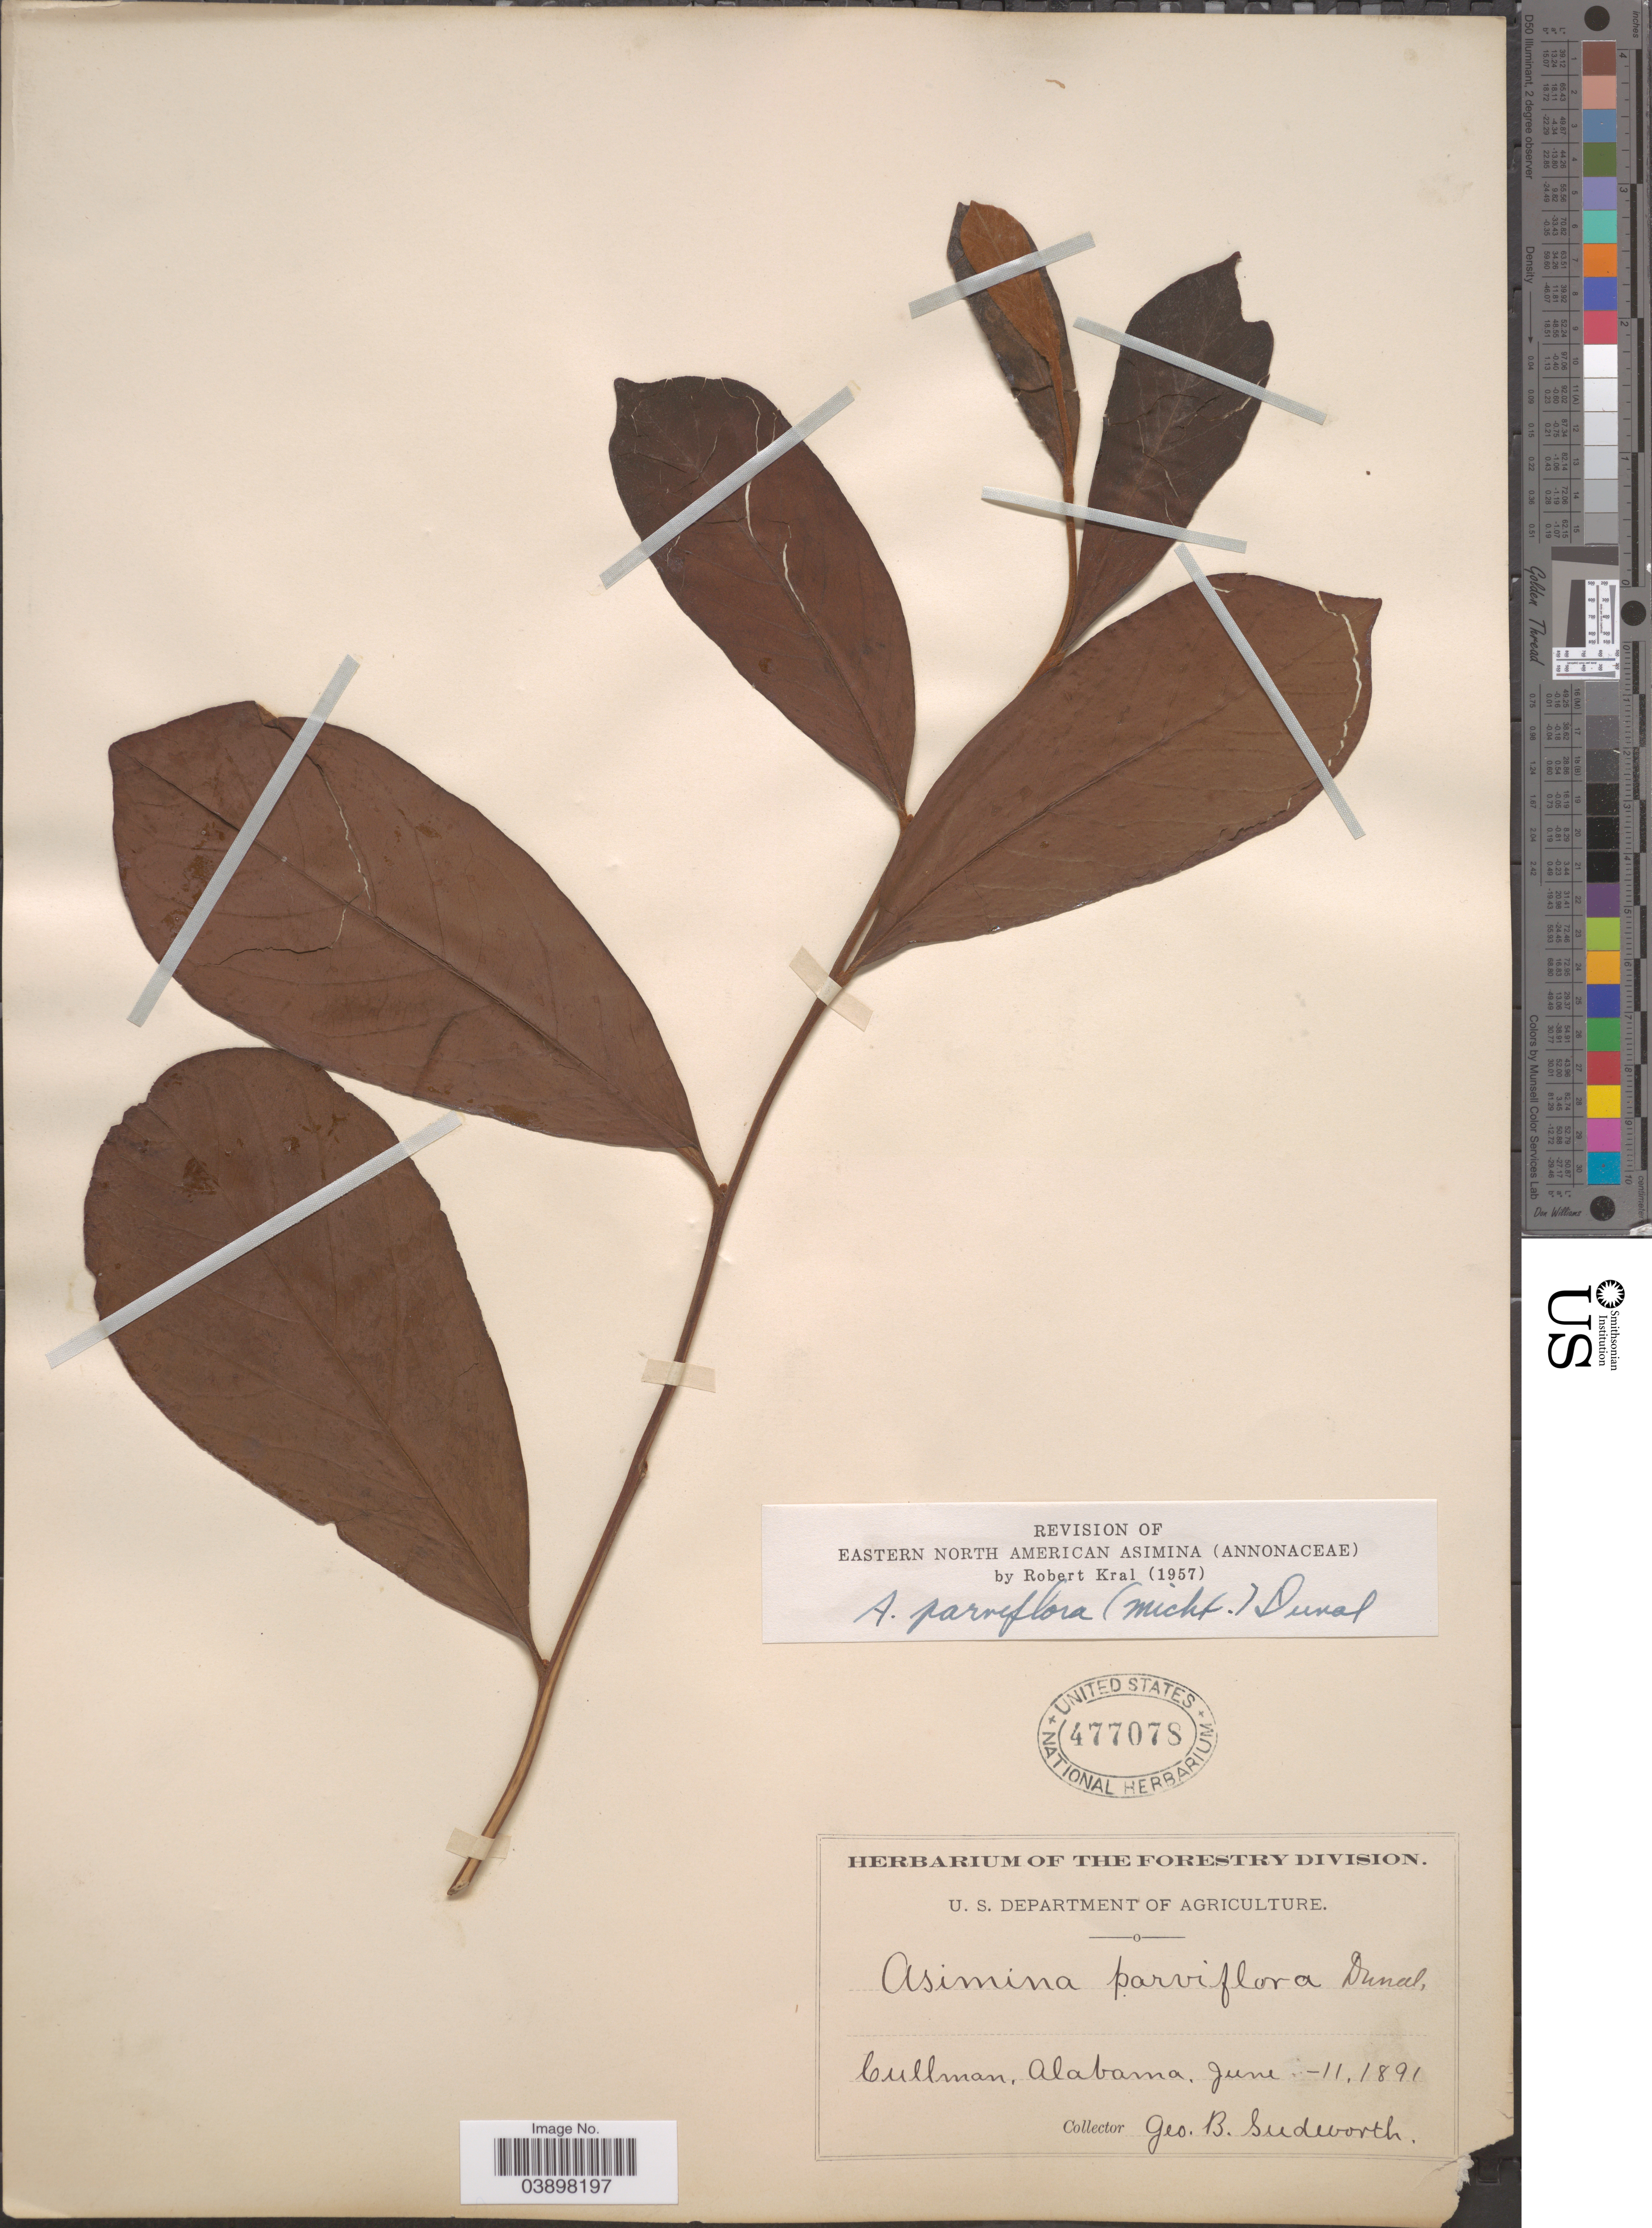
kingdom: Plantae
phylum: Tracheophyta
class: Magnoliopsida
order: Magnoliales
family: Annonaceae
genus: Asimina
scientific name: Asimina parviflora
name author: (Michx.) Dunal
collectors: G. B. Sudworth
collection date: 1891-06-11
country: United States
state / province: Alabama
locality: Cullman.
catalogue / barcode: US 477078